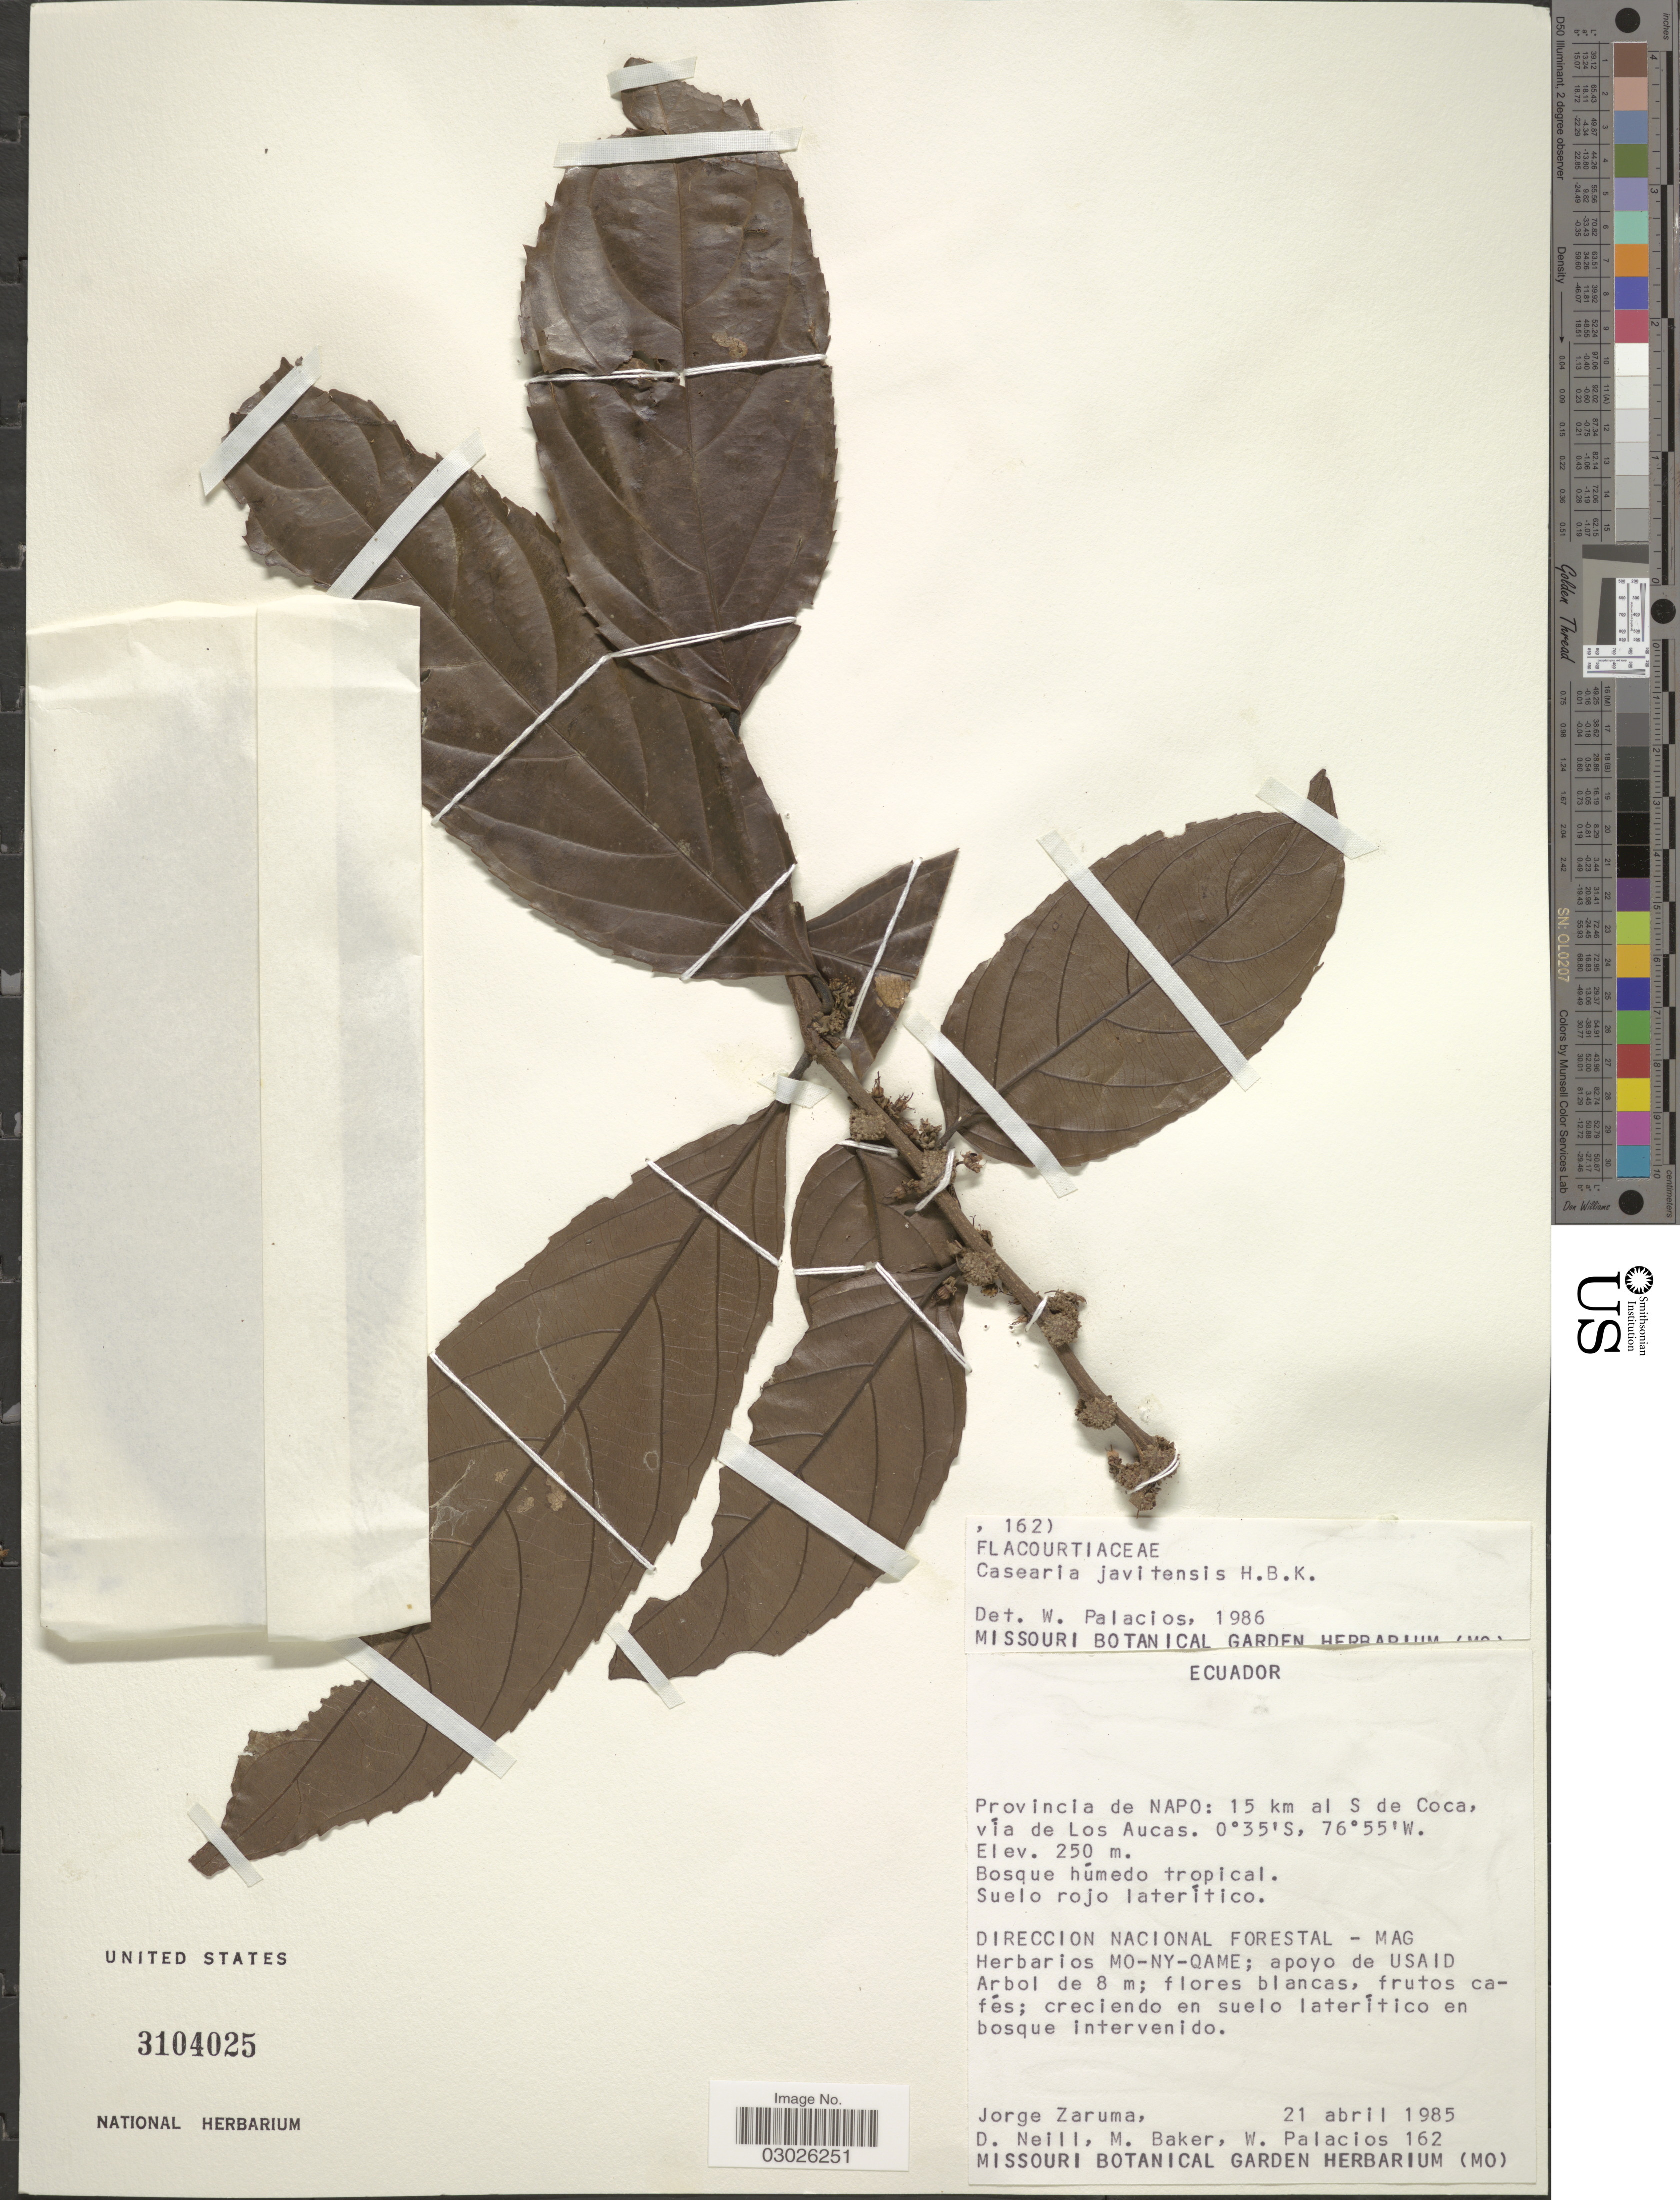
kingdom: Plantae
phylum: Tracheophyta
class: Magnoliopsida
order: Malpighiales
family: Salicaceae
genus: Piparea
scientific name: Piparea multiflora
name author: C.F. Gaertn.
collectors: J. Zaruma, D. Neill, M. Baker & W. Palacios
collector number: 162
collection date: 1985-04-21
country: Ecuador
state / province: Napo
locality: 15 km al S de Coca, vía de Los Aucas.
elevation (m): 250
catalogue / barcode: US 3104025